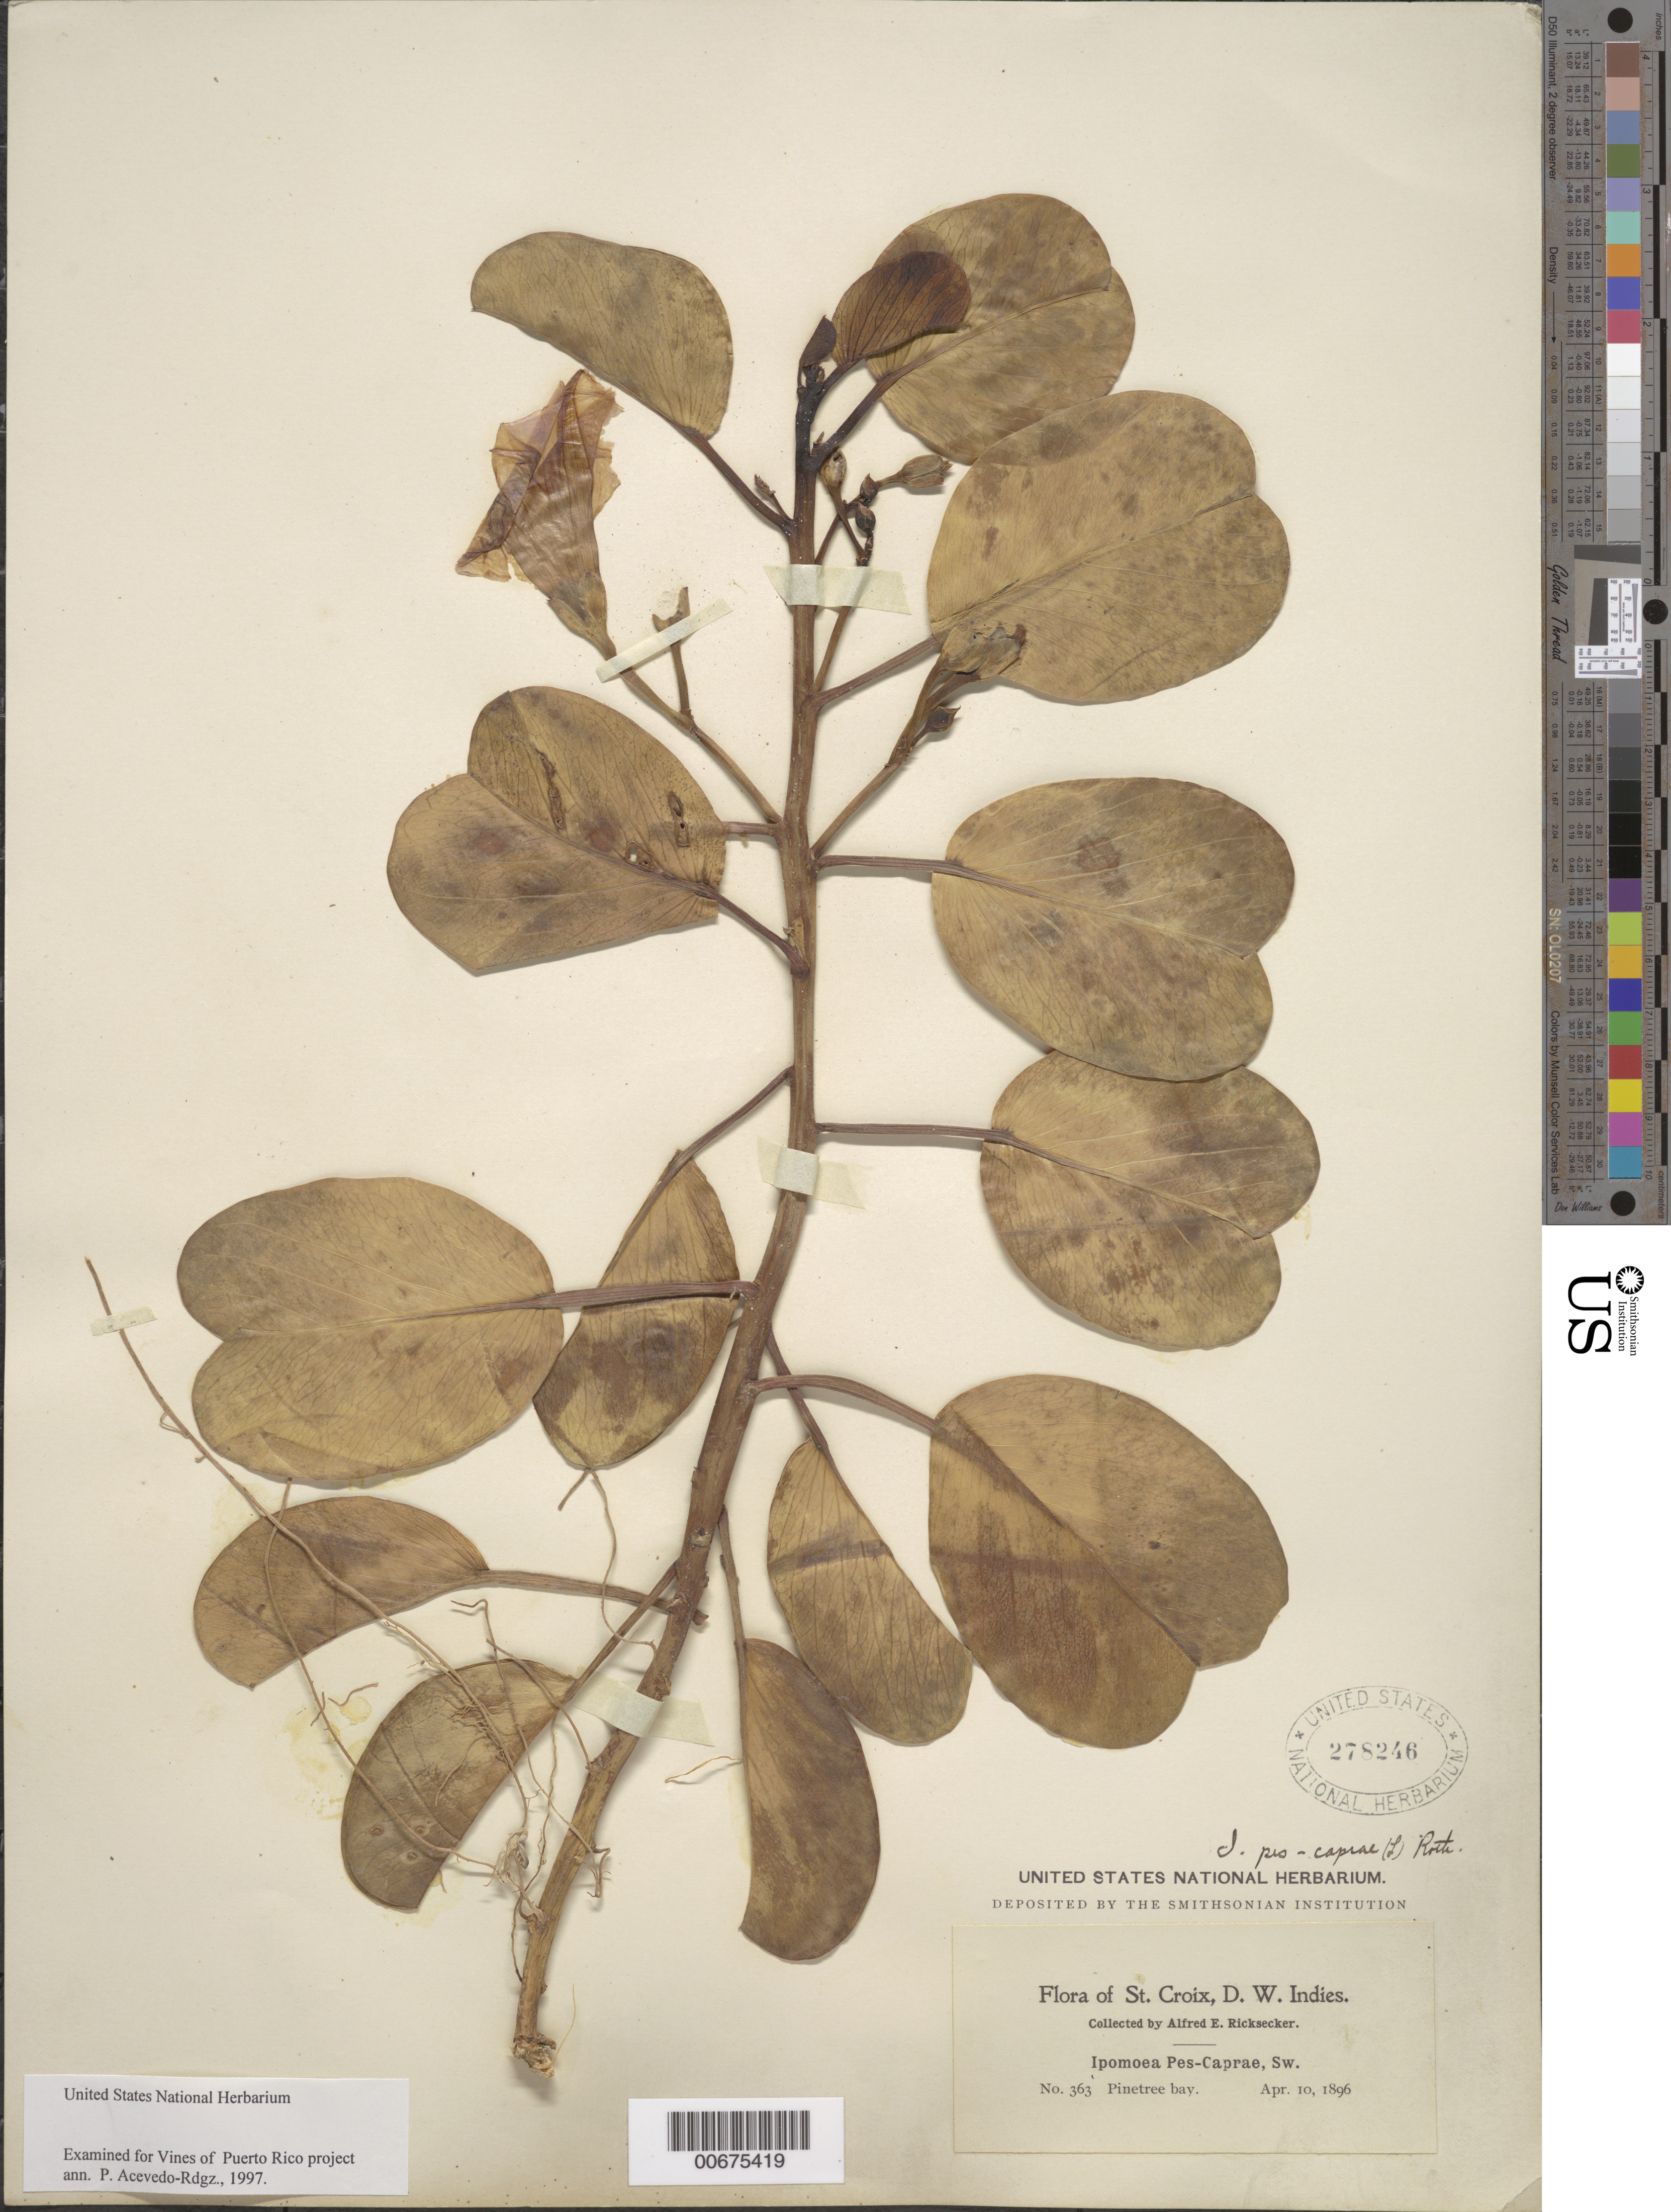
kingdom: Plantae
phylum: Tracheophyta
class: Magnoliopsida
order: Solanales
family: Convolvulaceae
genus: Ipomoea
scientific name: Ipomoea pes-caprae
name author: (L.) R. Br.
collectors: A. E. Ricksecker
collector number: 363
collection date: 1896-04-10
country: U.S. Virgin Islands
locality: St. Croix, D. W. Indies, Pinetree bay.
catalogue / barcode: US 278246